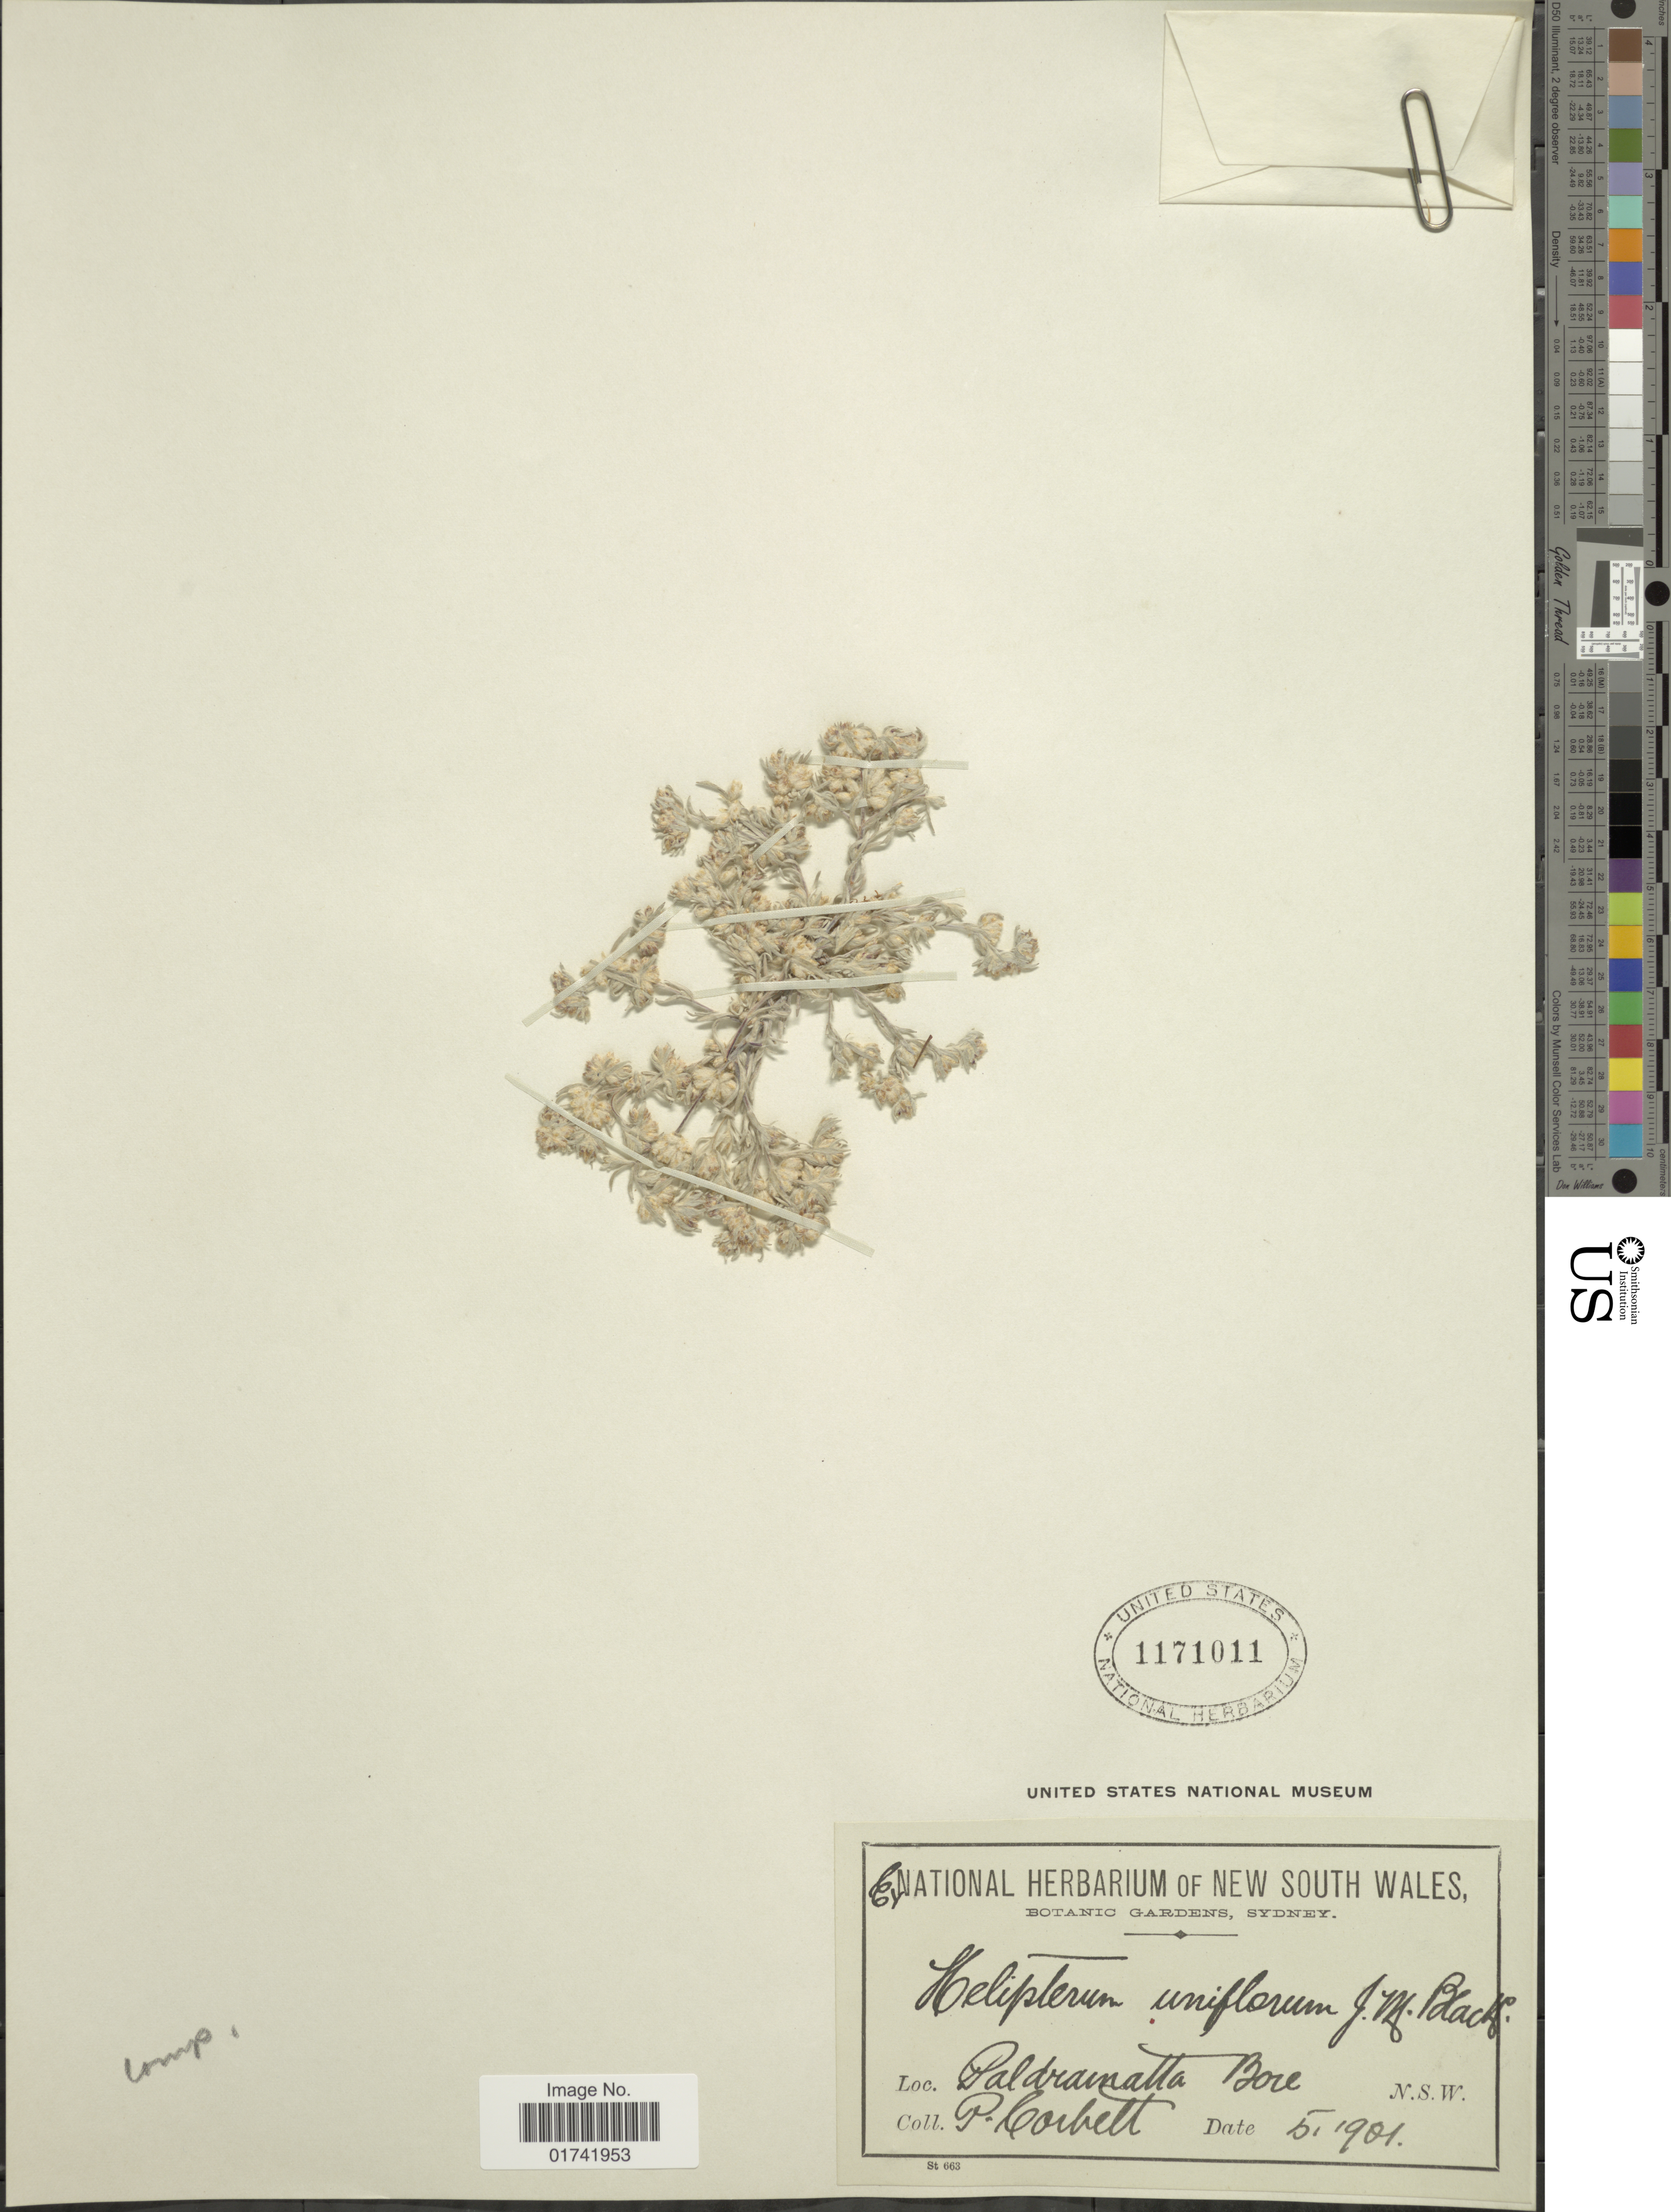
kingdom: Plantae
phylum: Tracheophyta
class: Magnoliopsida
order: Asterales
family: Asteraceae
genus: Rhodanthe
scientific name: Rhodanthe uniflora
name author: (J.M. Black) Paul G. Wilson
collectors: P. Corbett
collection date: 1901-05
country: Australia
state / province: New South Wales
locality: Paldrainatta Bore.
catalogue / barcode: US 1171011